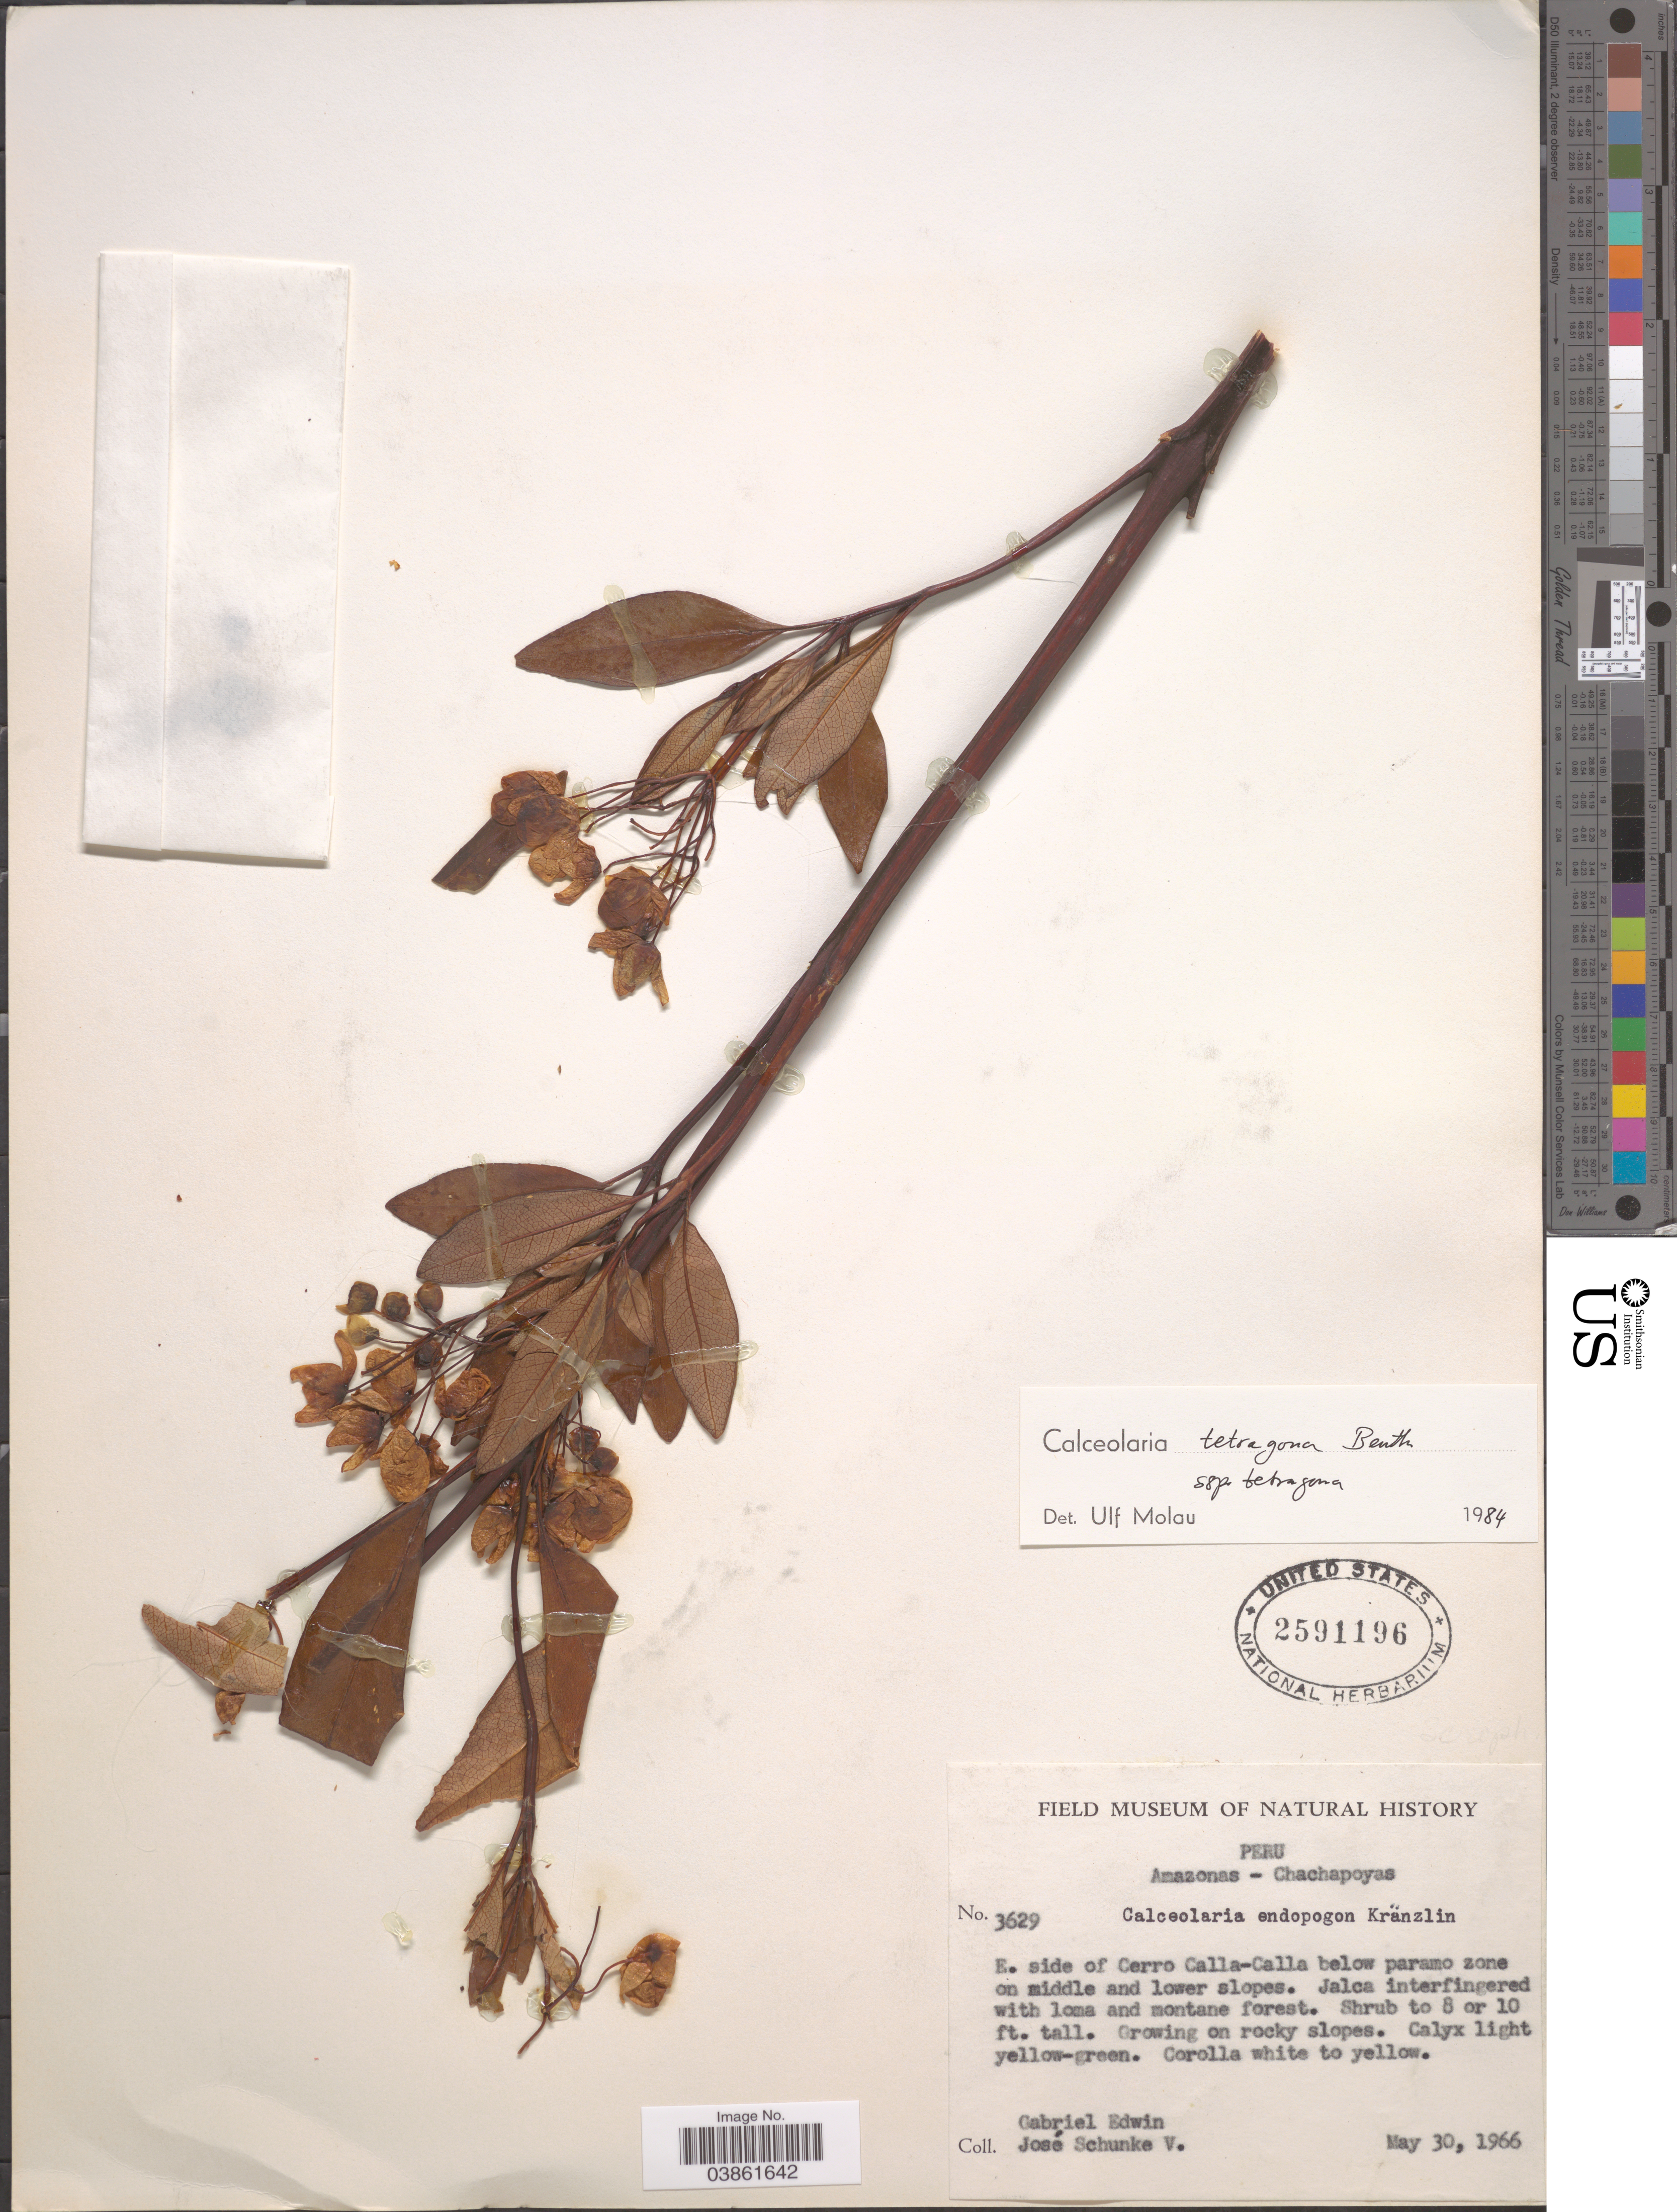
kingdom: Plantae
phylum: Tracheophyta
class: Magnoliopsida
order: Lamiales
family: Calceolariaceae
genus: Calceolaria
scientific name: Calceolaria tetragona subsp. tetragona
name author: Benth.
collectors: G. Edwin & J. Schunke Vigo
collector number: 3629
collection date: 1966-05-30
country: Peru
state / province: Amazonas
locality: Chachapoyas. E. side of Cerro Calla-Calla below paramo zone on middle and lower slopes.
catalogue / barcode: US 2591196